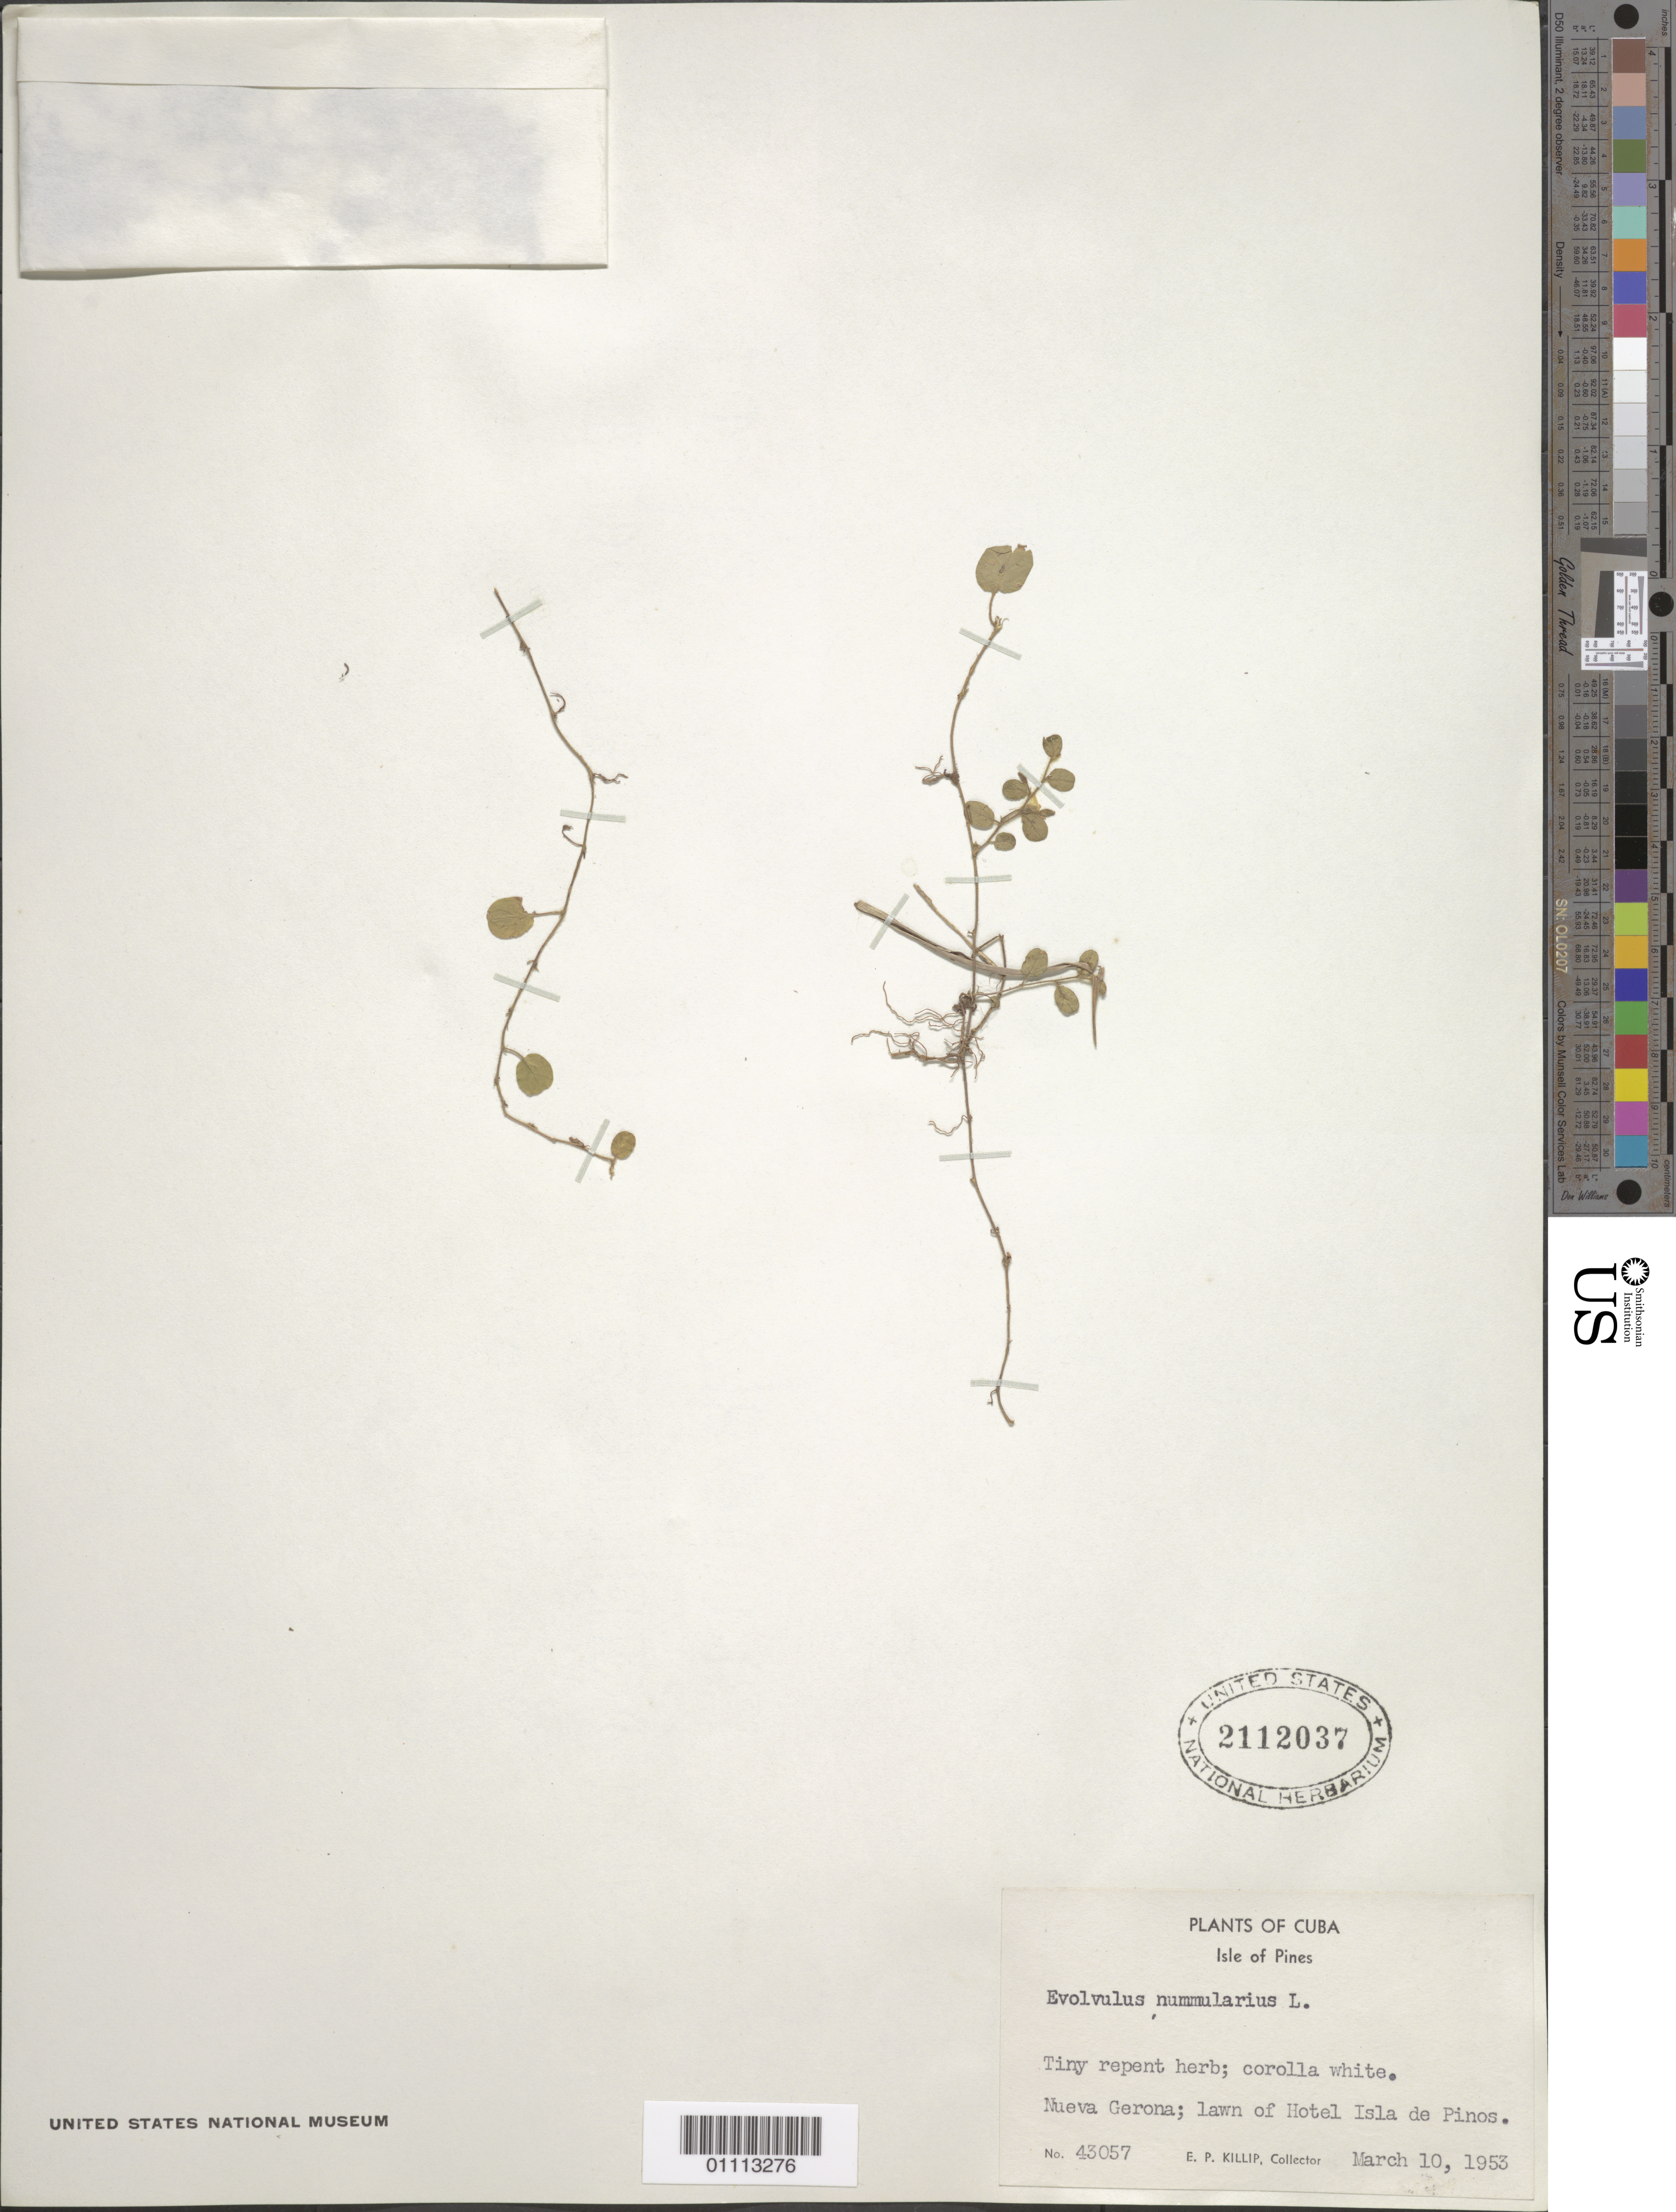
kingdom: Plantae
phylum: Tracheophyta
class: Magnoliopsida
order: Solanales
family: Convolvulaceae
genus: Evolvulus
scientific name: Evolvulus nummularius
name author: (L.) L.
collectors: E. P. Killip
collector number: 43057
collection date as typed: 10 Mar 1953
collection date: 1953-03-10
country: Cuba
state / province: Isla de La Juventud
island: Isla de la Juventud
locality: Nueva Gerona; lawn of Hotel Isla de Pinos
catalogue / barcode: US 2112037